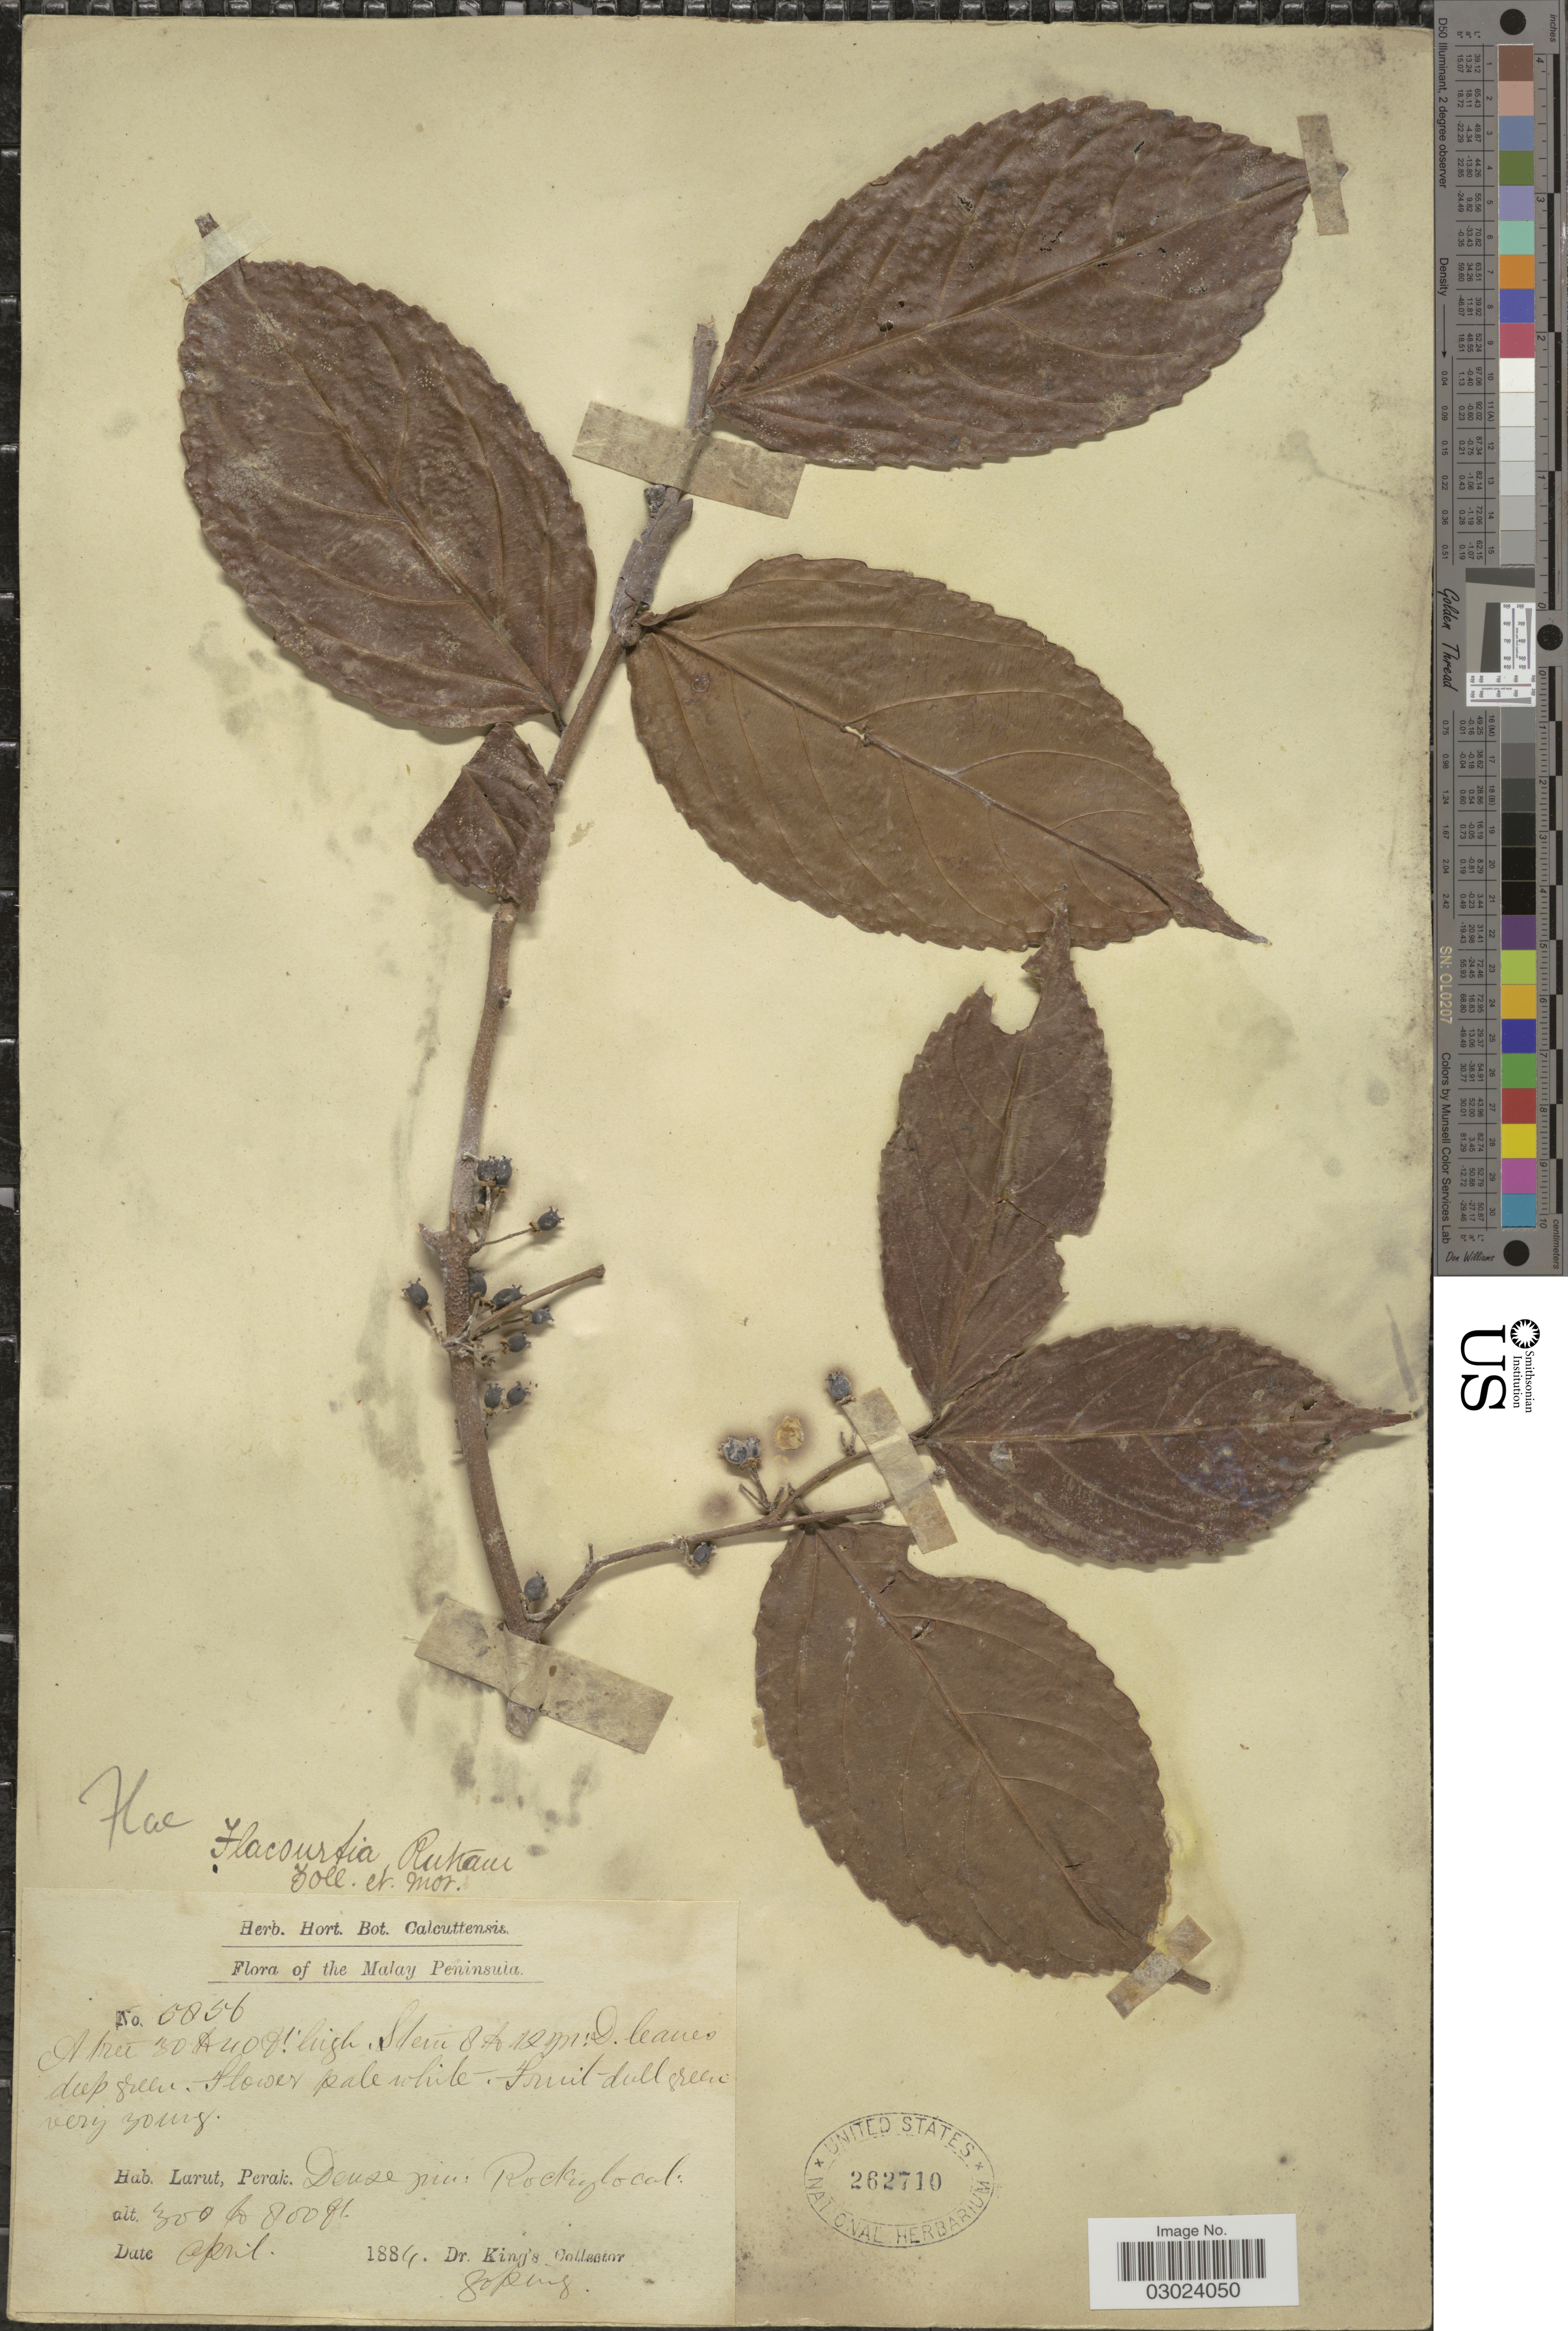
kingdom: Plantae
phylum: Tracheophyta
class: Magnoliopsida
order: Malpighiales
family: Salicaceae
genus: Flacourtia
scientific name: Flacourtia rukam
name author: Zoll. & Moritzi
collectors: Dr. King's collector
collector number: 5856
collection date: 1884-04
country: Malaysia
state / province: Perak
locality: Malay Peninsula. Larut.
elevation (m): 91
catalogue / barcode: US 262710